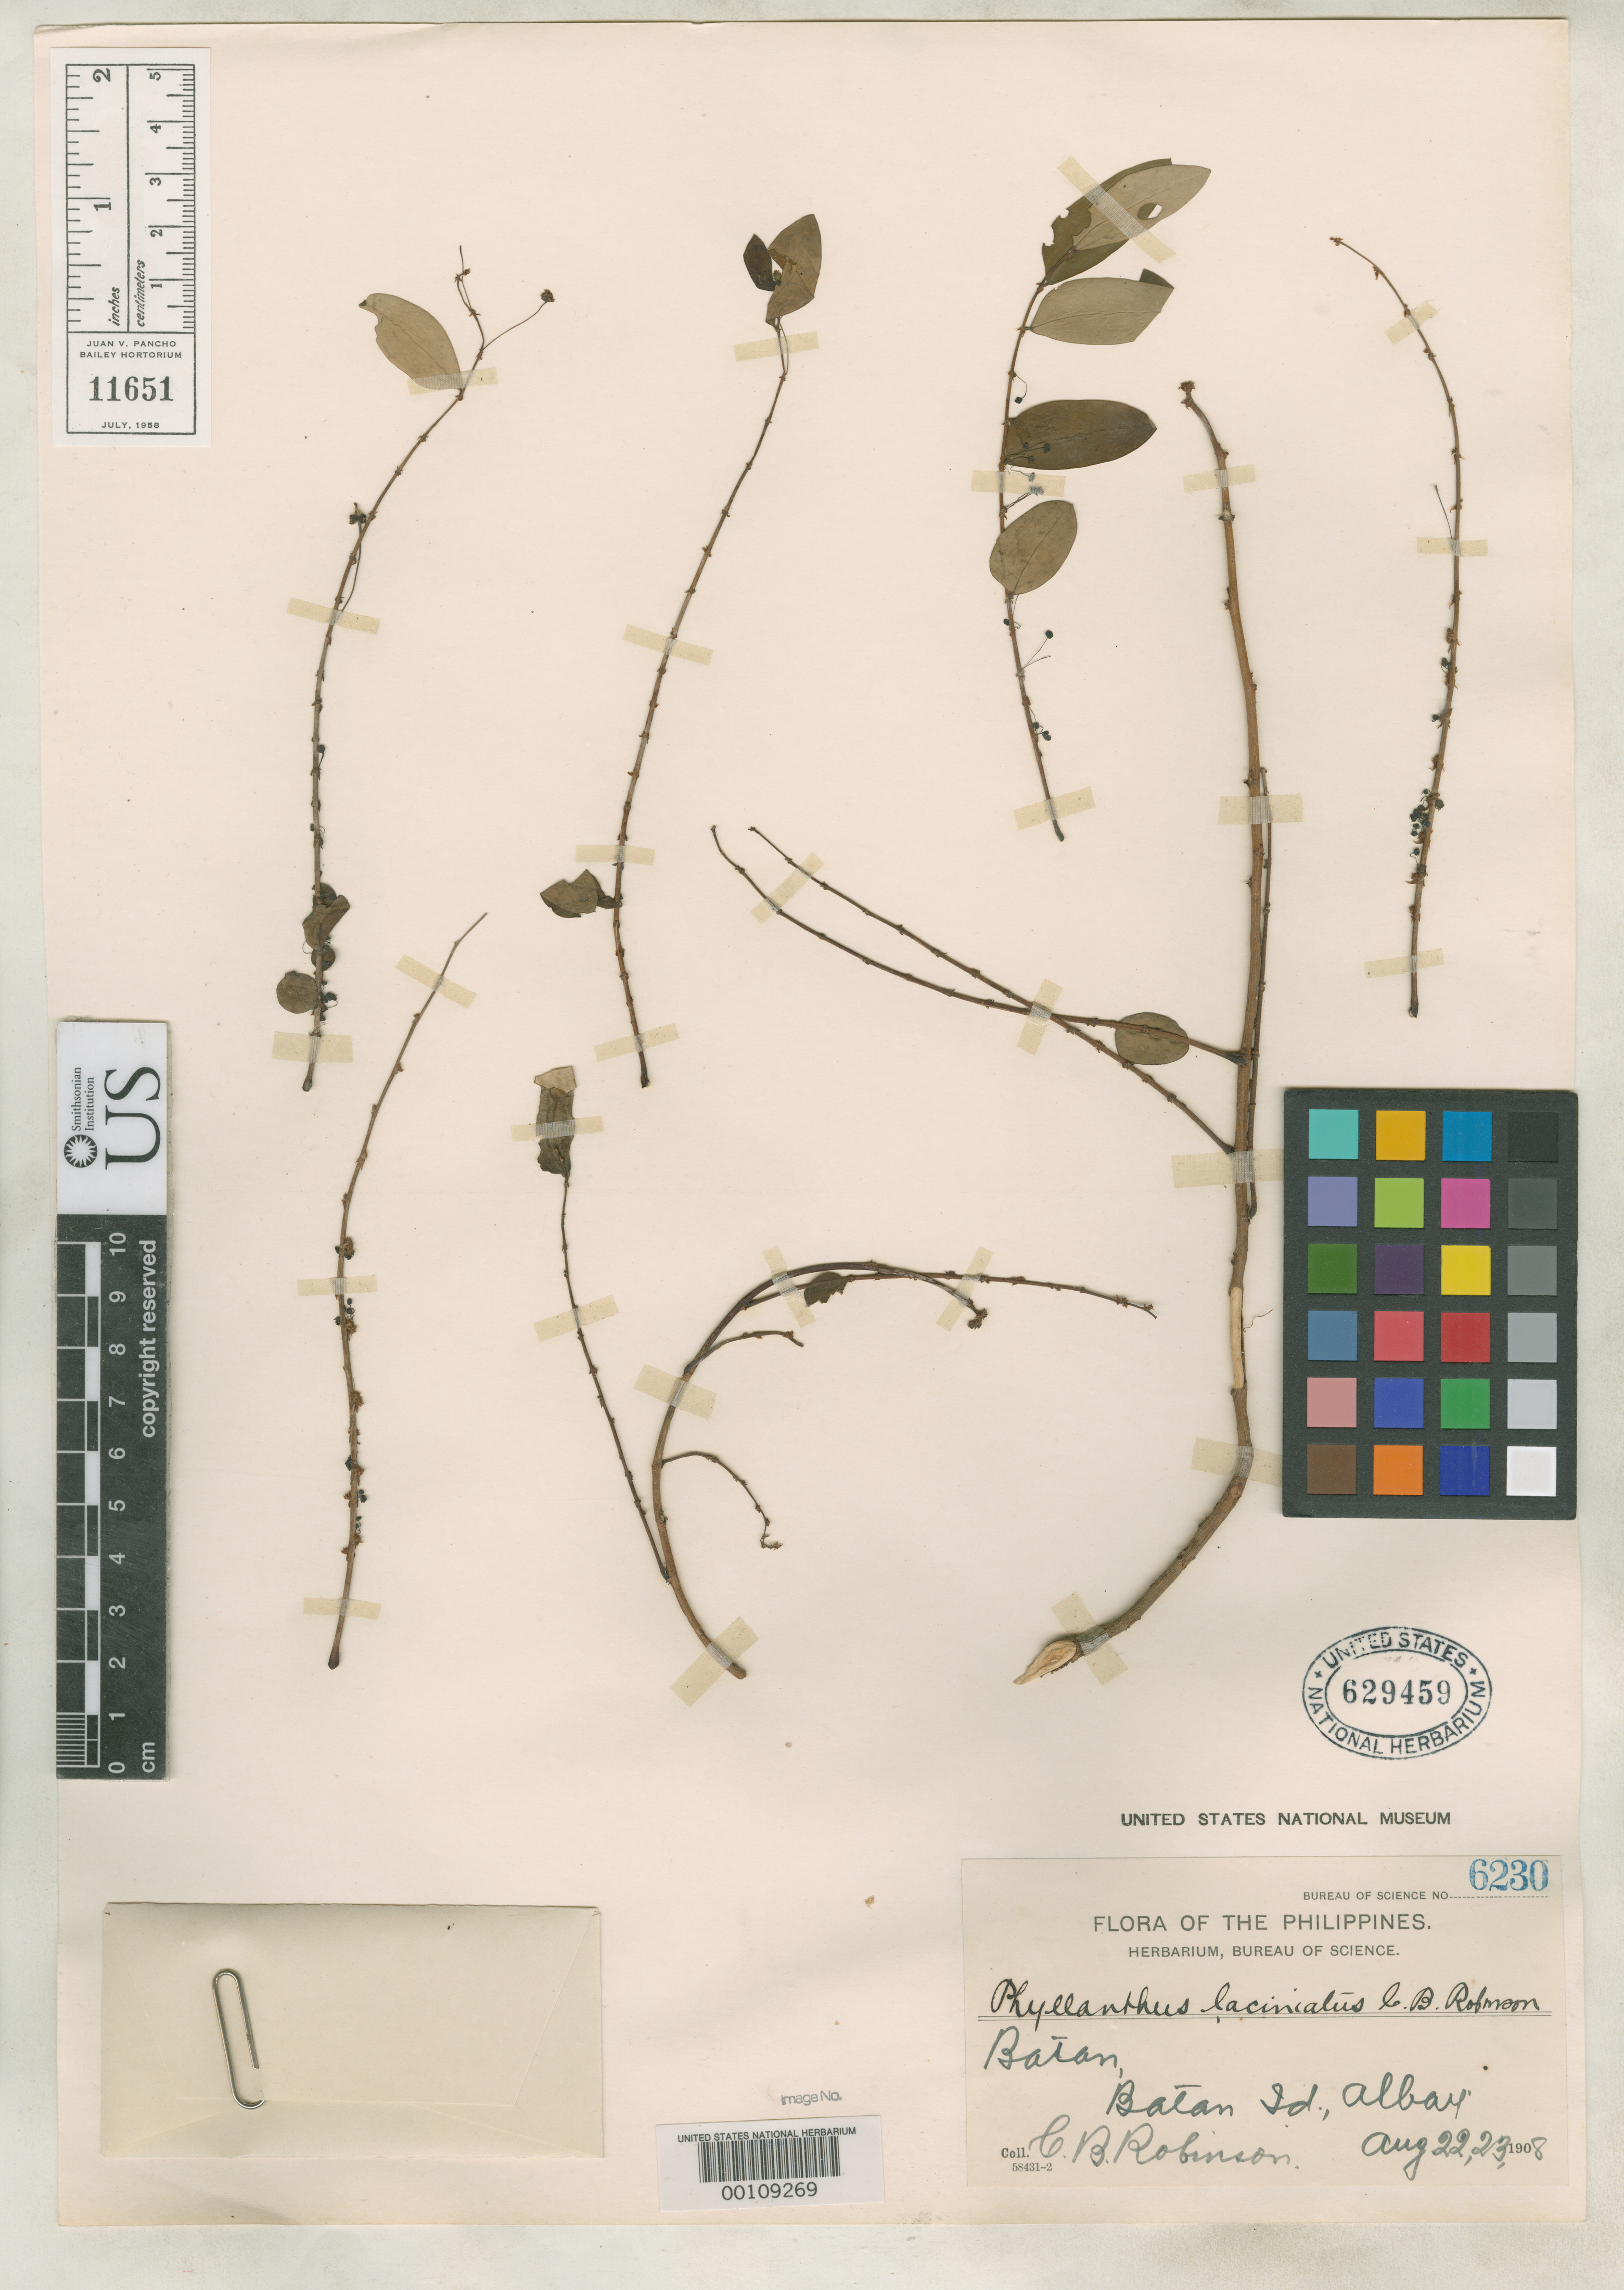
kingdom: Plantae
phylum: Tracheophyta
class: Magnoliopsida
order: Malpighiales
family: Phyllanthaceae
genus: Phyllanthus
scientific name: Phyllanthus laciniatus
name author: C.B. Rob.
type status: Isotype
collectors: C. Robinson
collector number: Bur. Sci. 6230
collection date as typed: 22 Aug 1908 to 23 Aug 1908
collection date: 1908-08-22/1908-08-23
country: Philippines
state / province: Bicol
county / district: Albay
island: Luzon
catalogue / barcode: US 629459